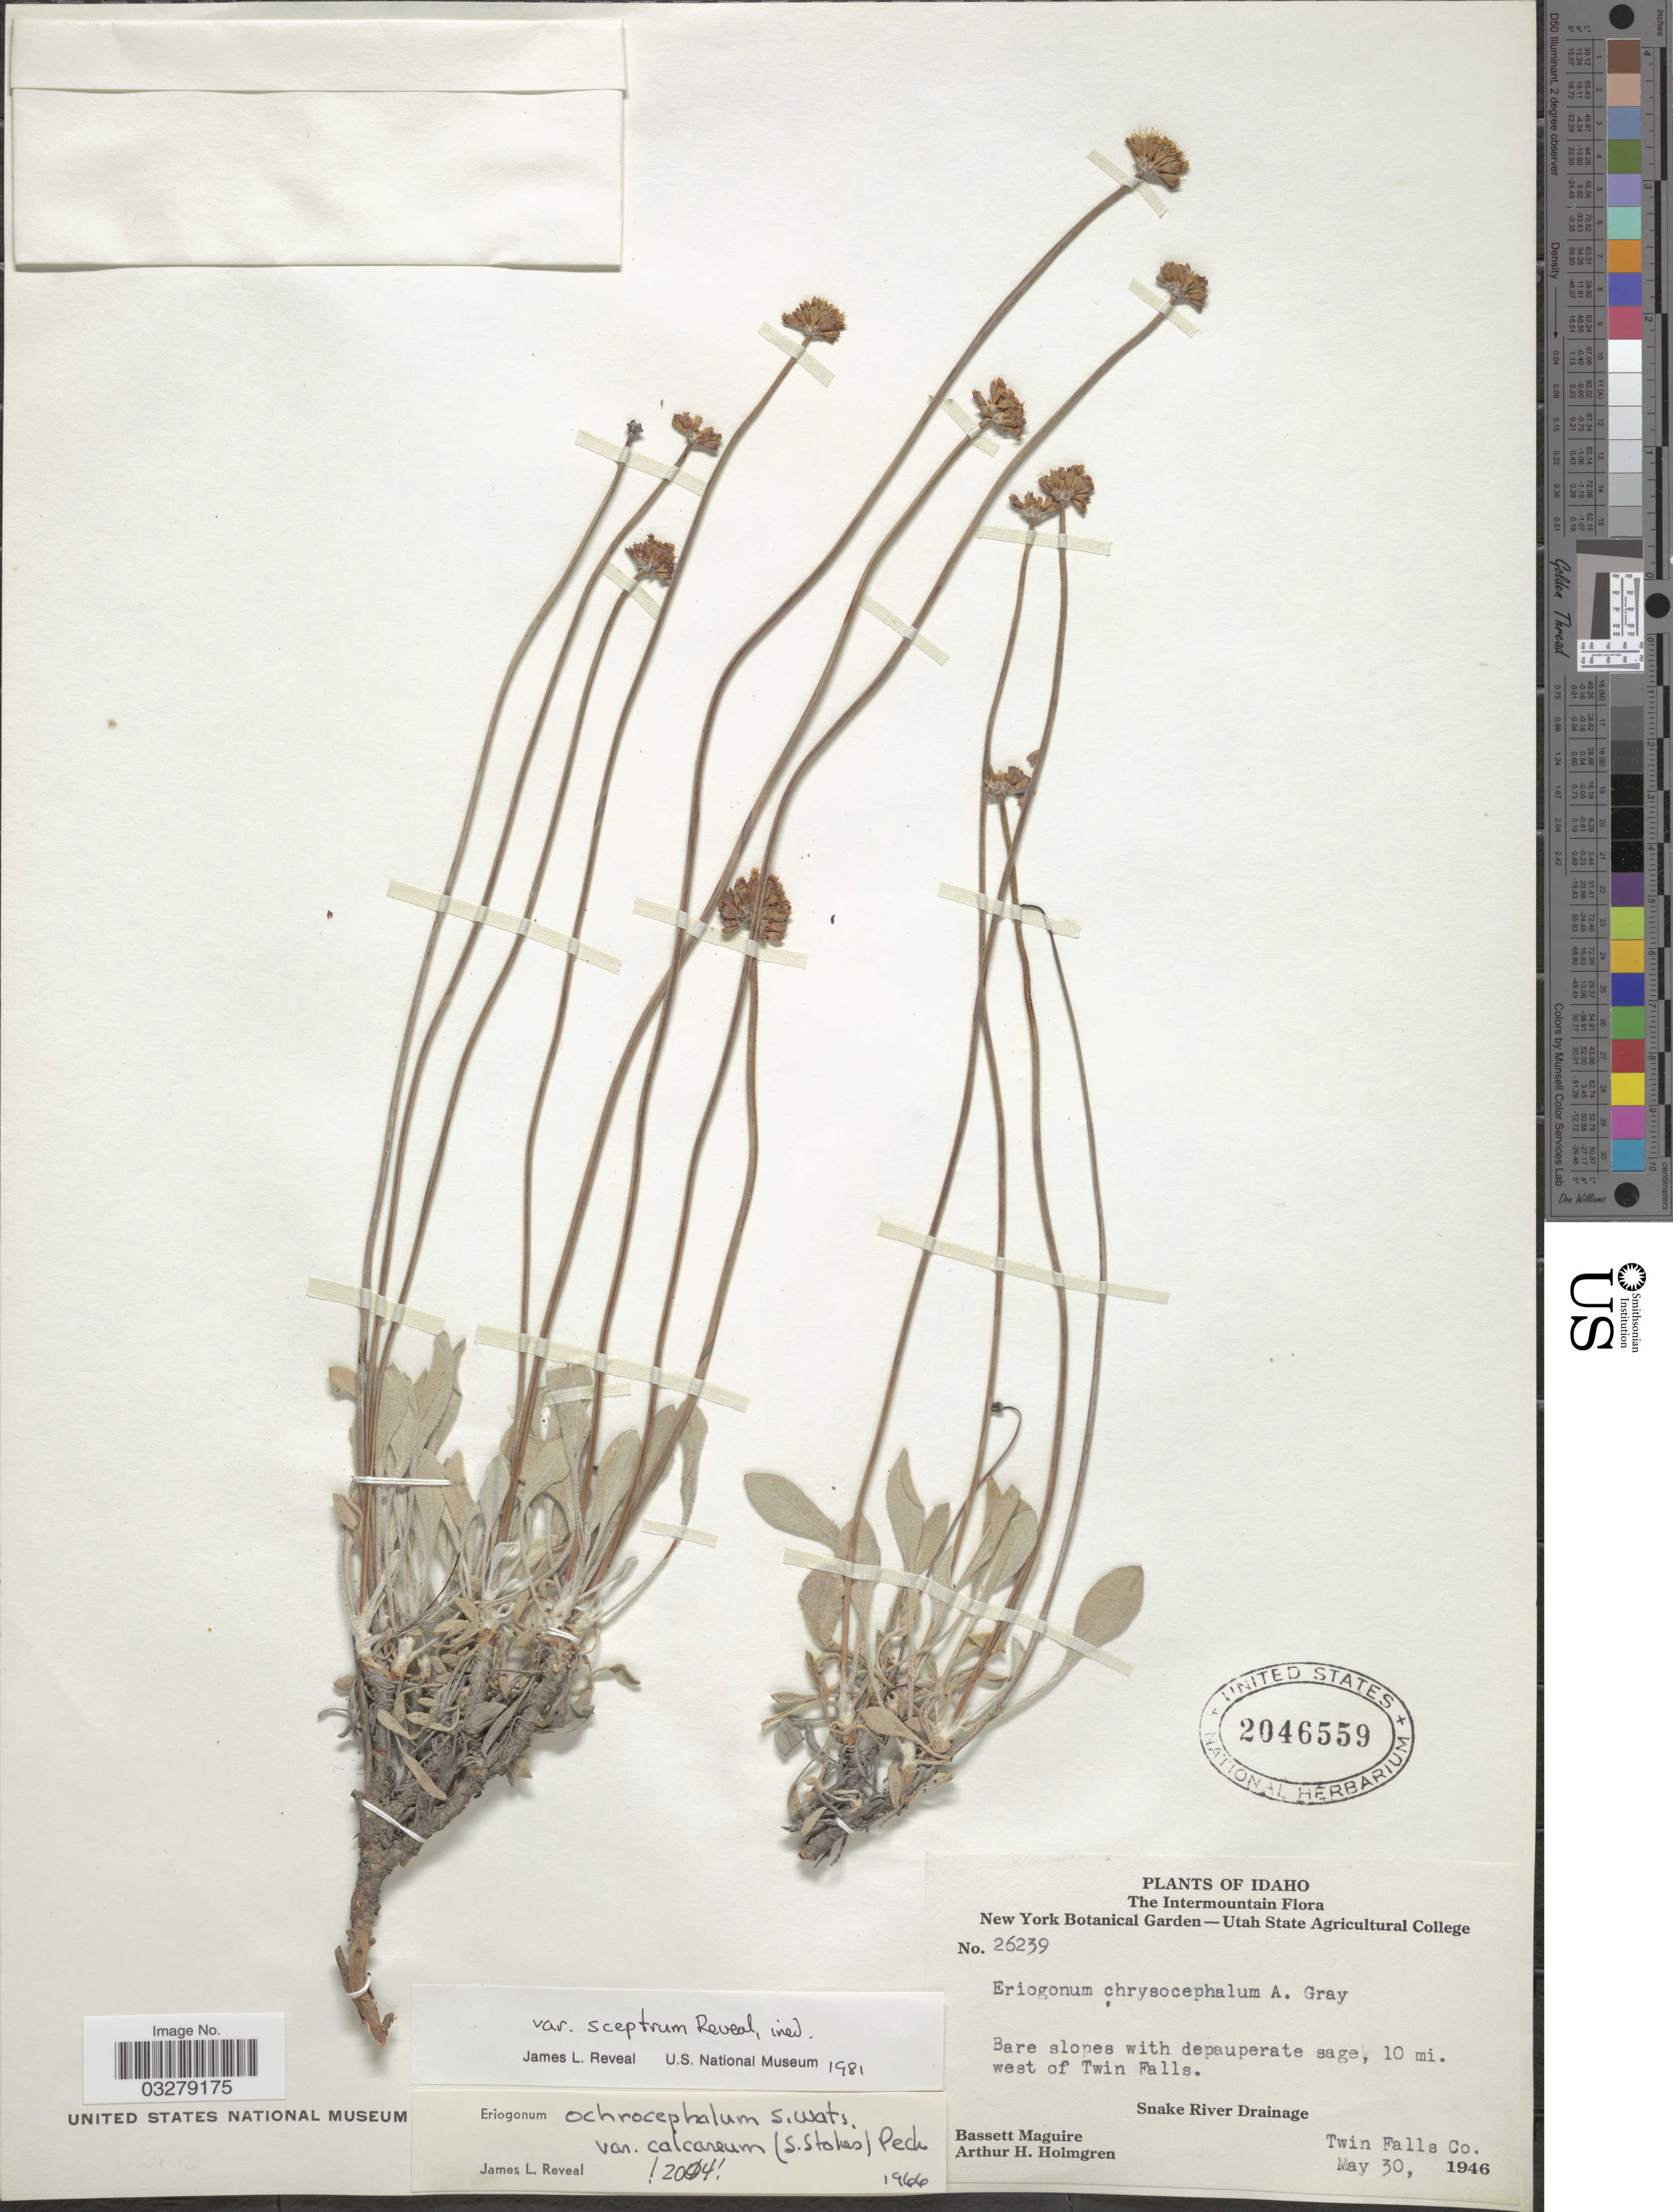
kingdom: Plantae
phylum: Tracheophyta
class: Magnoliopsida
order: Caryophyllales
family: Polygonaceae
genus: Eriogonum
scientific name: Eriogonum ochrocephalum var. sceptrum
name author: Reveal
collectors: B. Maguire & A. H. Holmgren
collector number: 26239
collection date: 1946-05-30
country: United States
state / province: Idaho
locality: The intermountain. 10 mi. west of Twin Falls. Snake River Drainage. Twin Falls Co.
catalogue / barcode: US 2046559